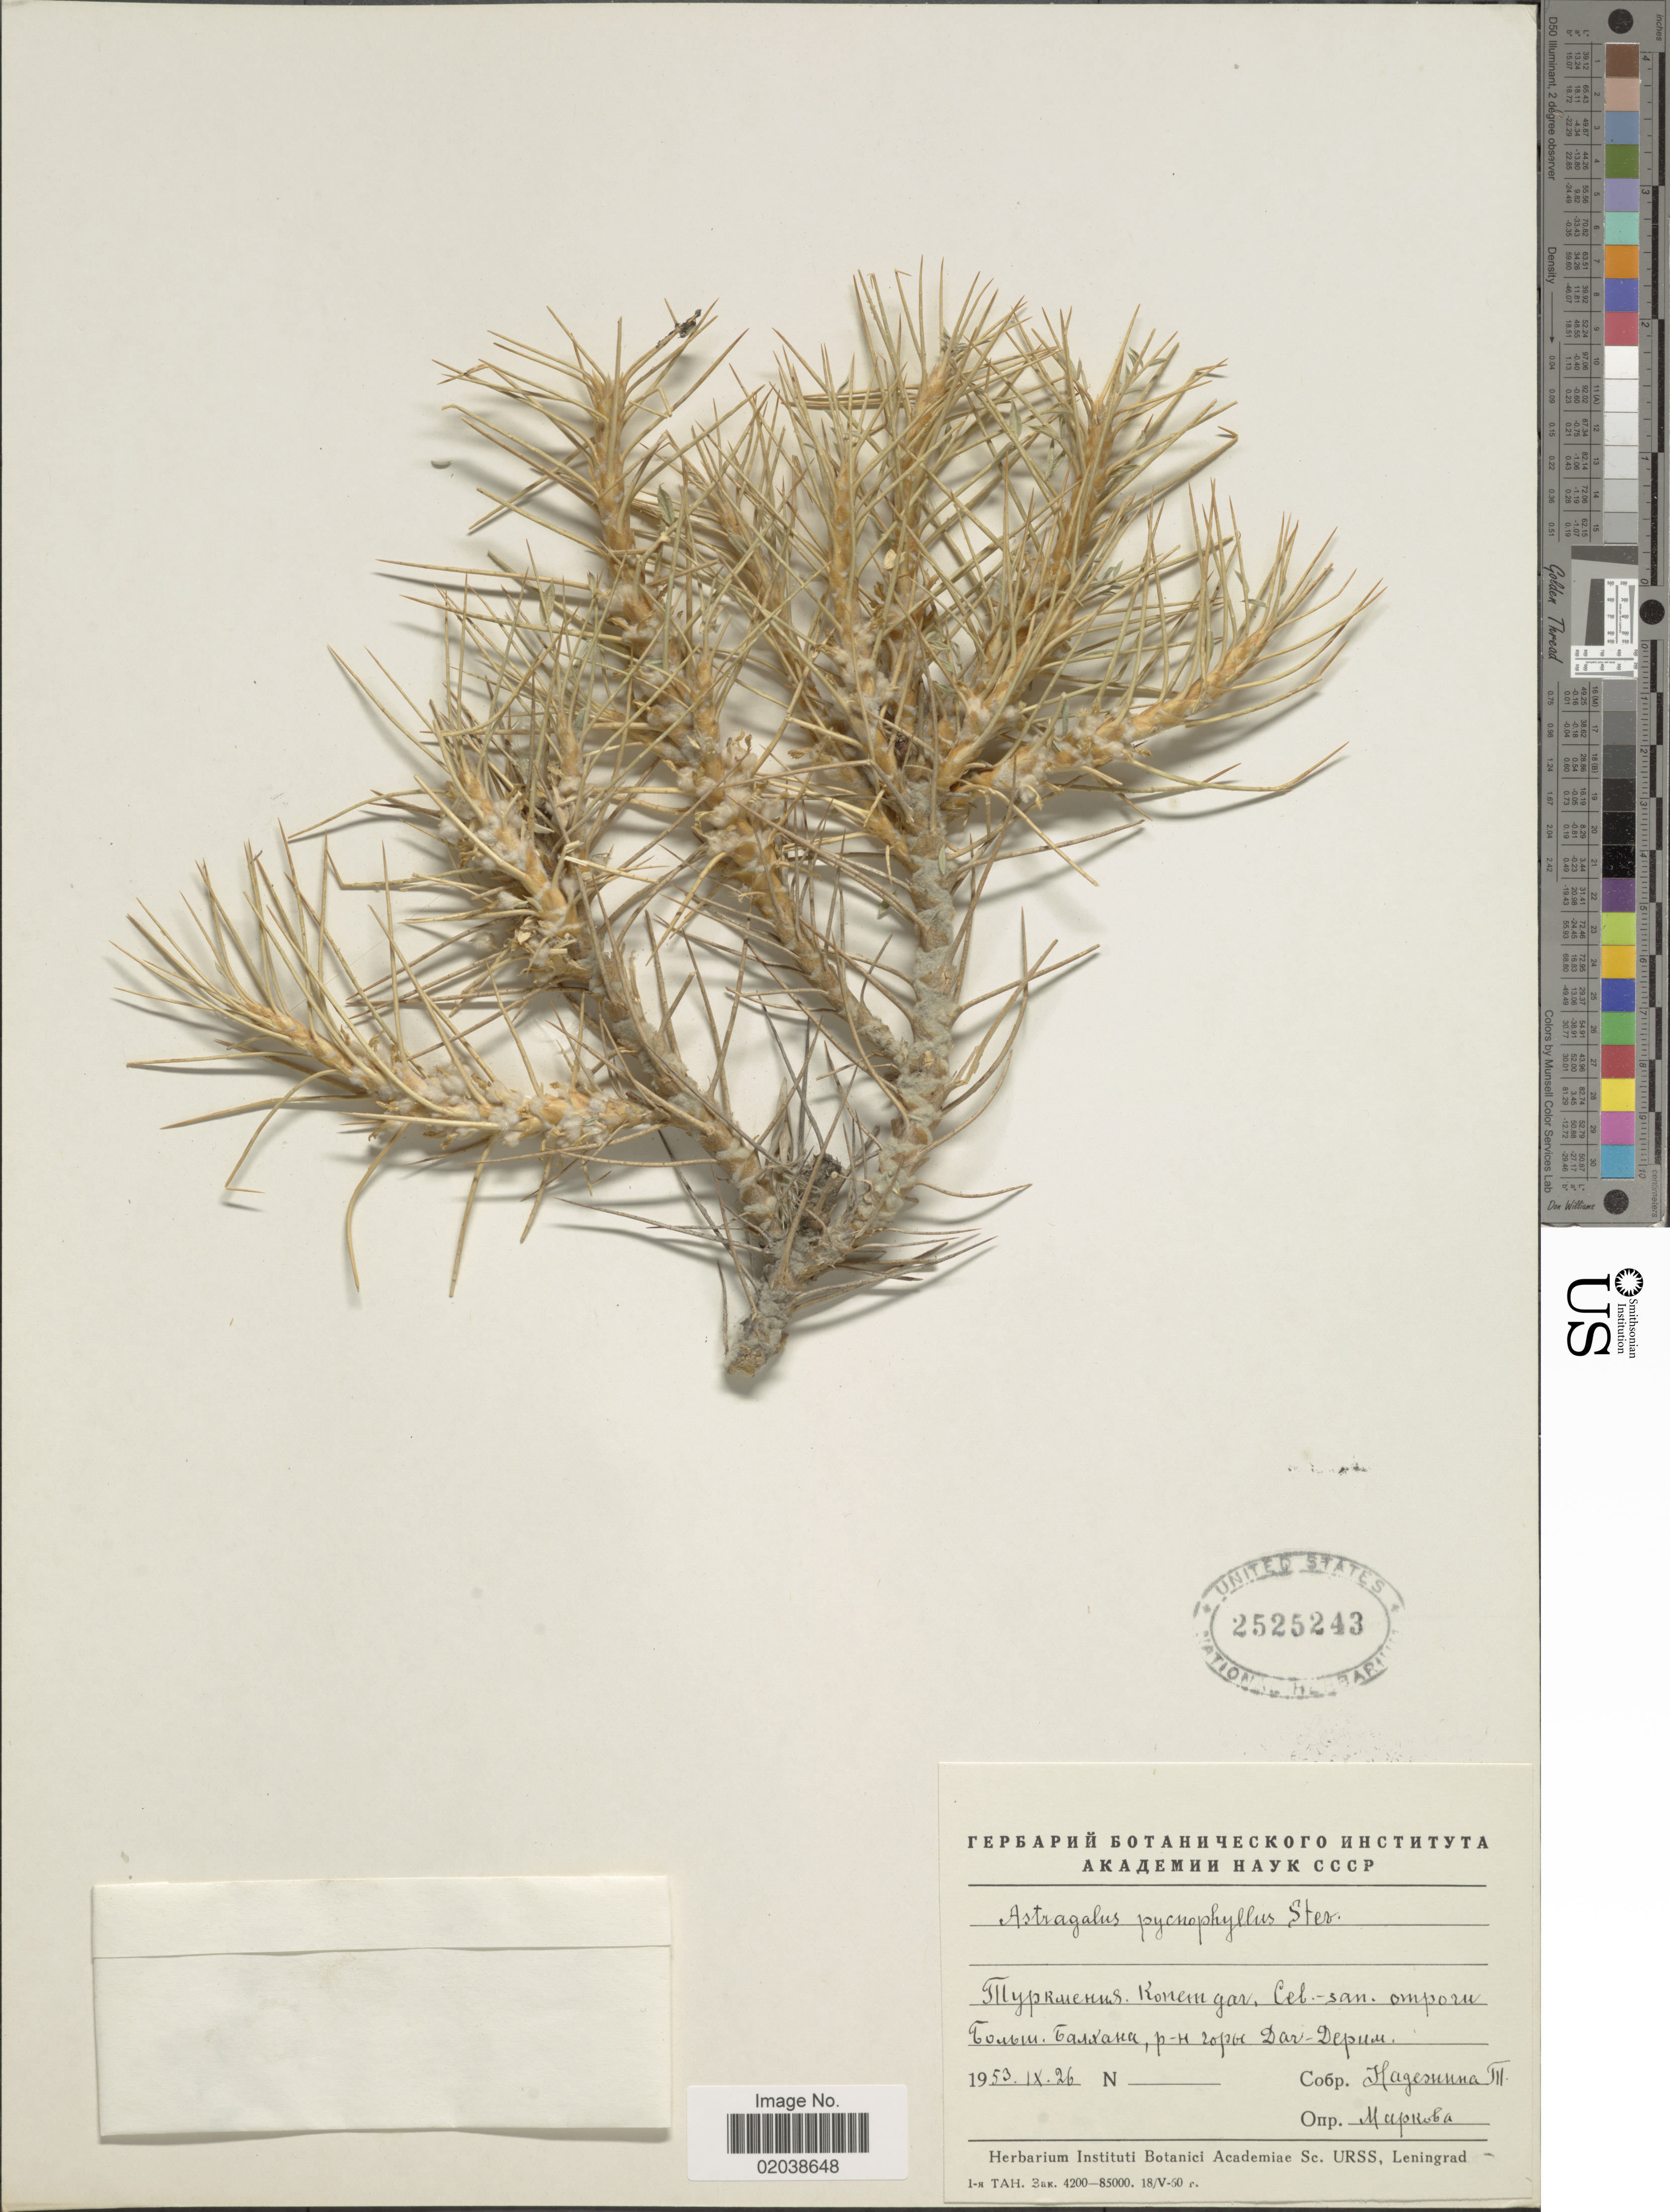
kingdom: Plantae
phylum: Tracheophyta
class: Magnoliopsida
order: Fabales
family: Fabaceae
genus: Astragalus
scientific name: Astragalus pycnophyllus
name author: Steven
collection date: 1953-09-26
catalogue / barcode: US 2525243